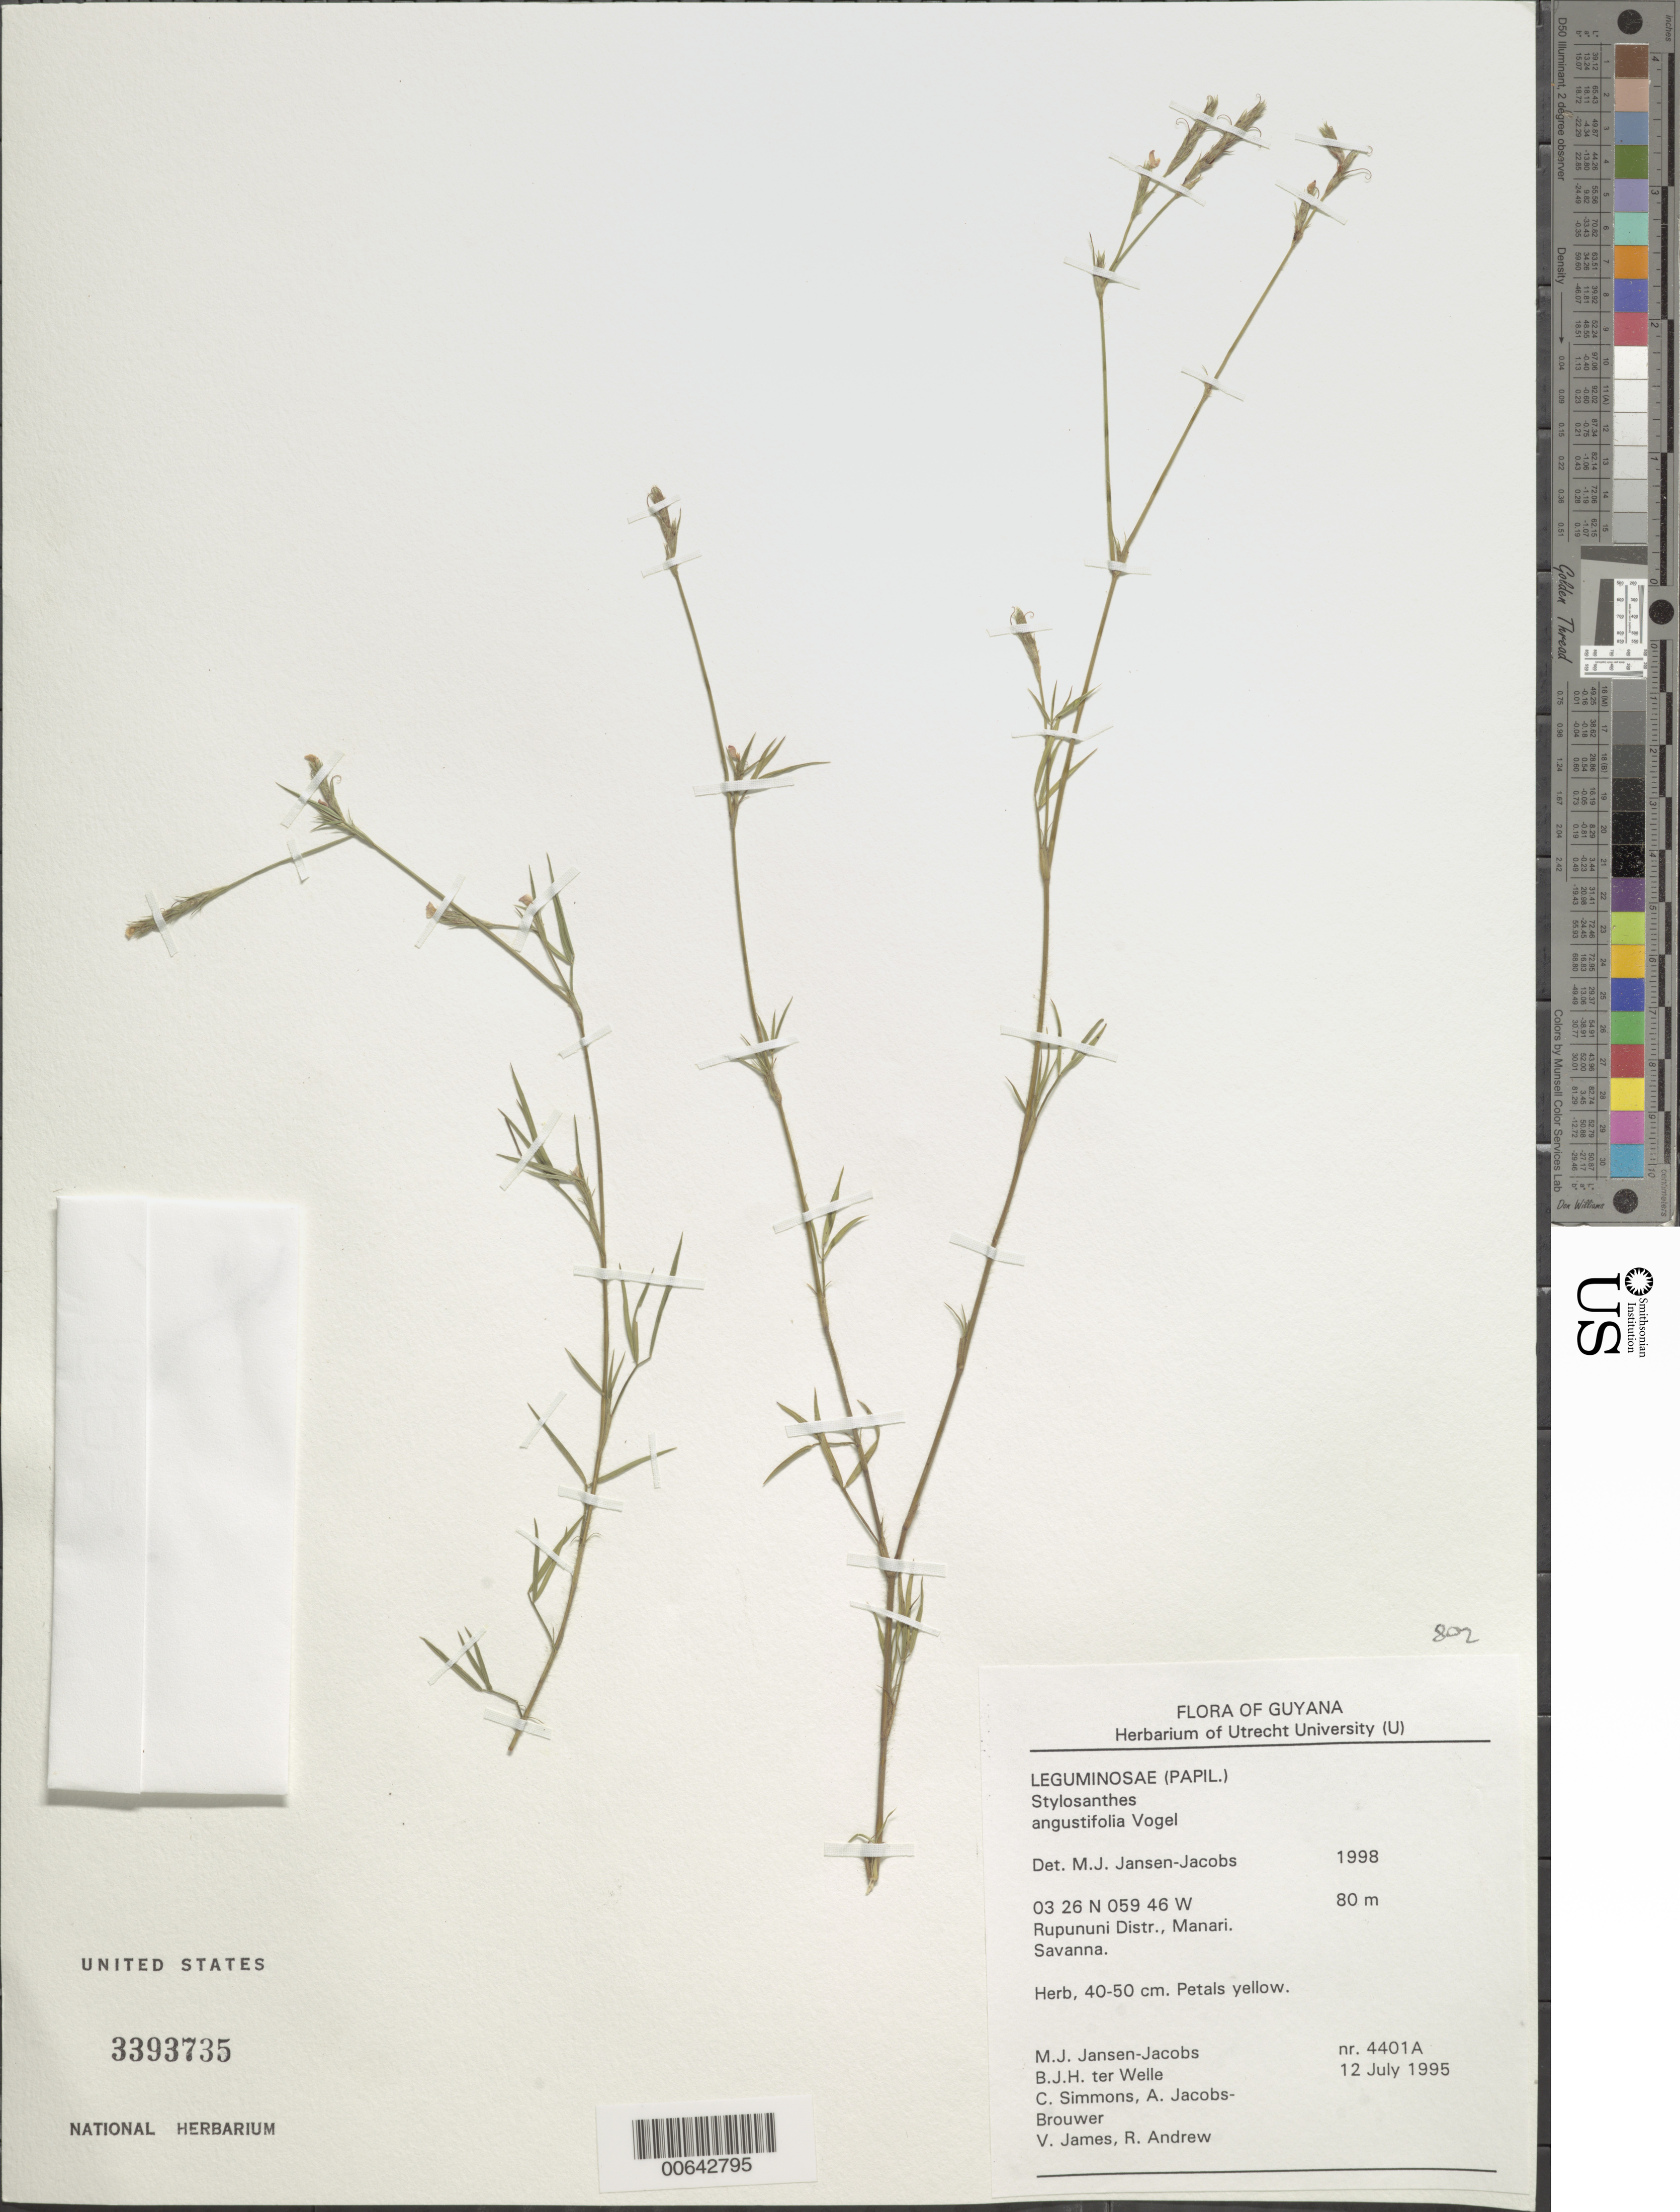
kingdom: Plantae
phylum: Tracheophyta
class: Magnoliopsida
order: Fabales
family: Fabaceae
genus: Stylosanthes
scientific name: Stylosanthes angustifolia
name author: Vogel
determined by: Jansen-Jacobs, M. J., (U), Nationaal Herbarium Nederland, Utrecht University branch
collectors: M. J. Jansen-Jacobs, B. Welle, C. Simmons, A. Jacobs-Brouwer, V. James & R. Andrew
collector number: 4401 A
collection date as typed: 12-Jul-95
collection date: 1995-07-12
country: Guyana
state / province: U. Takutu-U. Essequibo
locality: Manari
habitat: Savanna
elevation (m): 80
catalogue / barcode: US 3393735